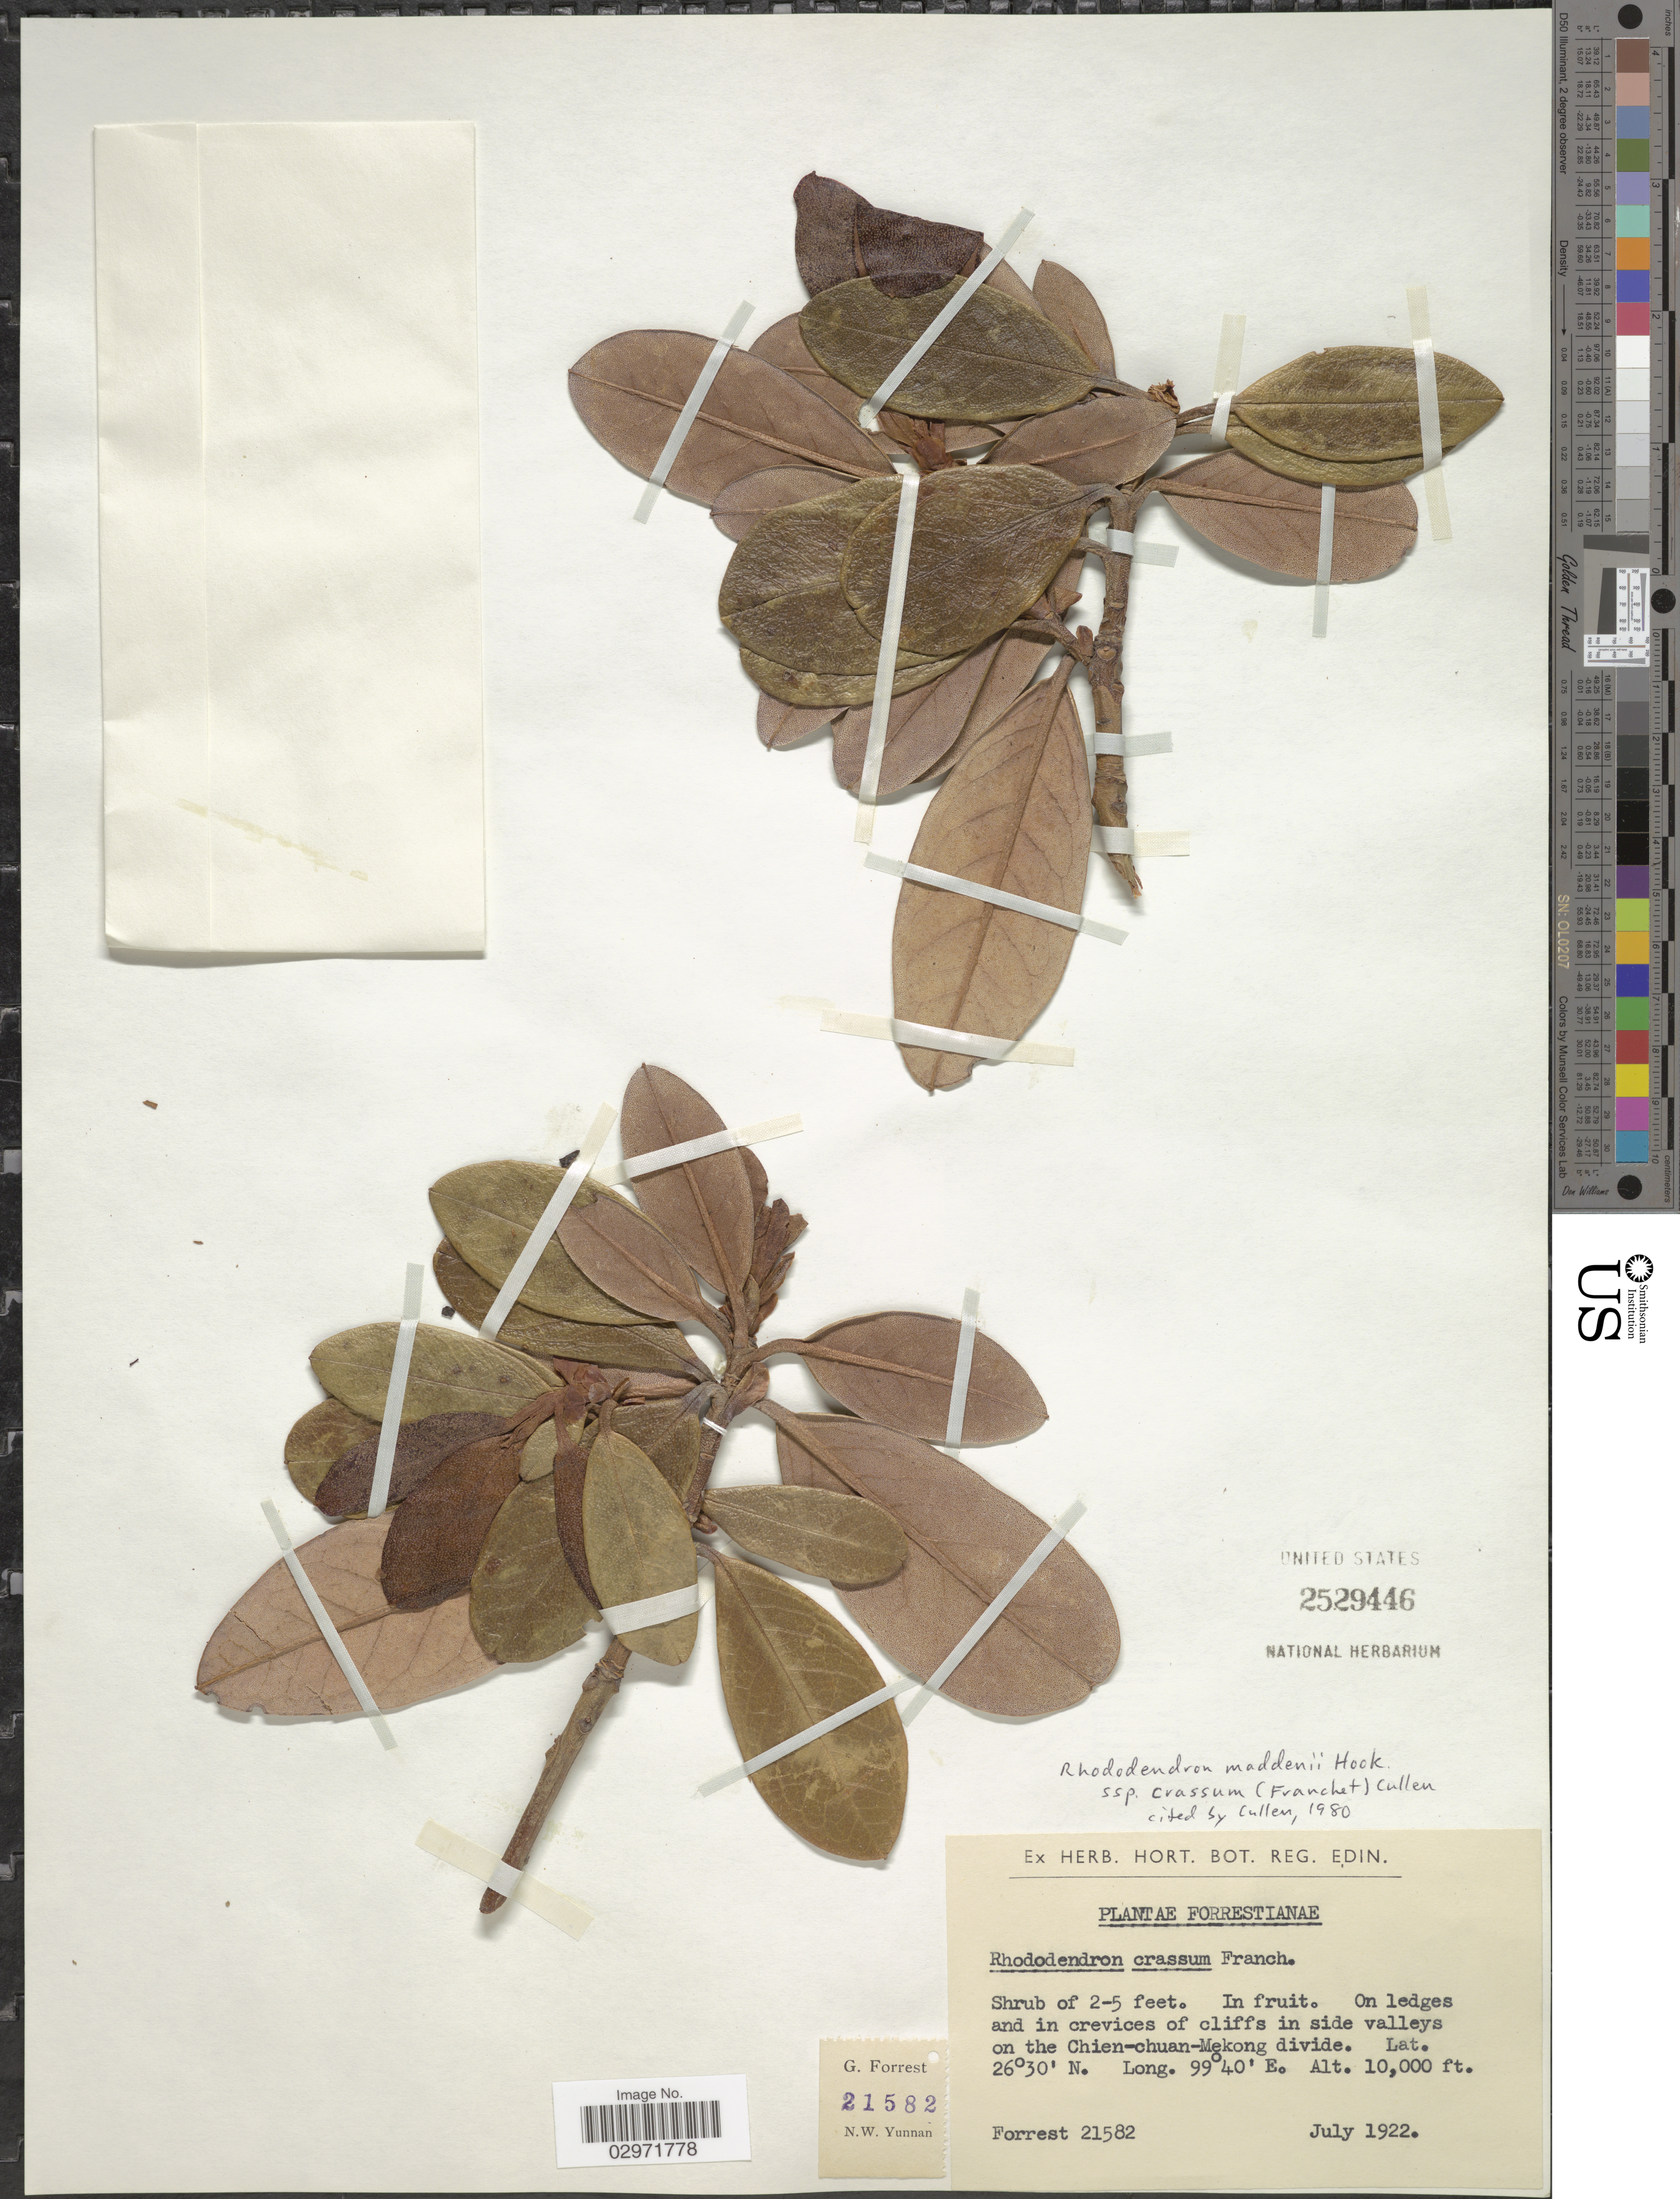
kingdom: Plantae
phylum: Tracheophyta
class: Magnoliopsida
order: Ericales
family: Ericaceae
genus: Rhododendron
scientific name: Rhododendron maddenii subsp. crassum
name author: (Franch.) Cullen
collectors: G. Forrest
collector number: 21582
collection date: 1922-07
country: China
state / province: Yunnan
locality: In side valleys on the Chien-chuan-Mekong divide.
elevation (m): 3048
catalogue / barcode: US 2529446